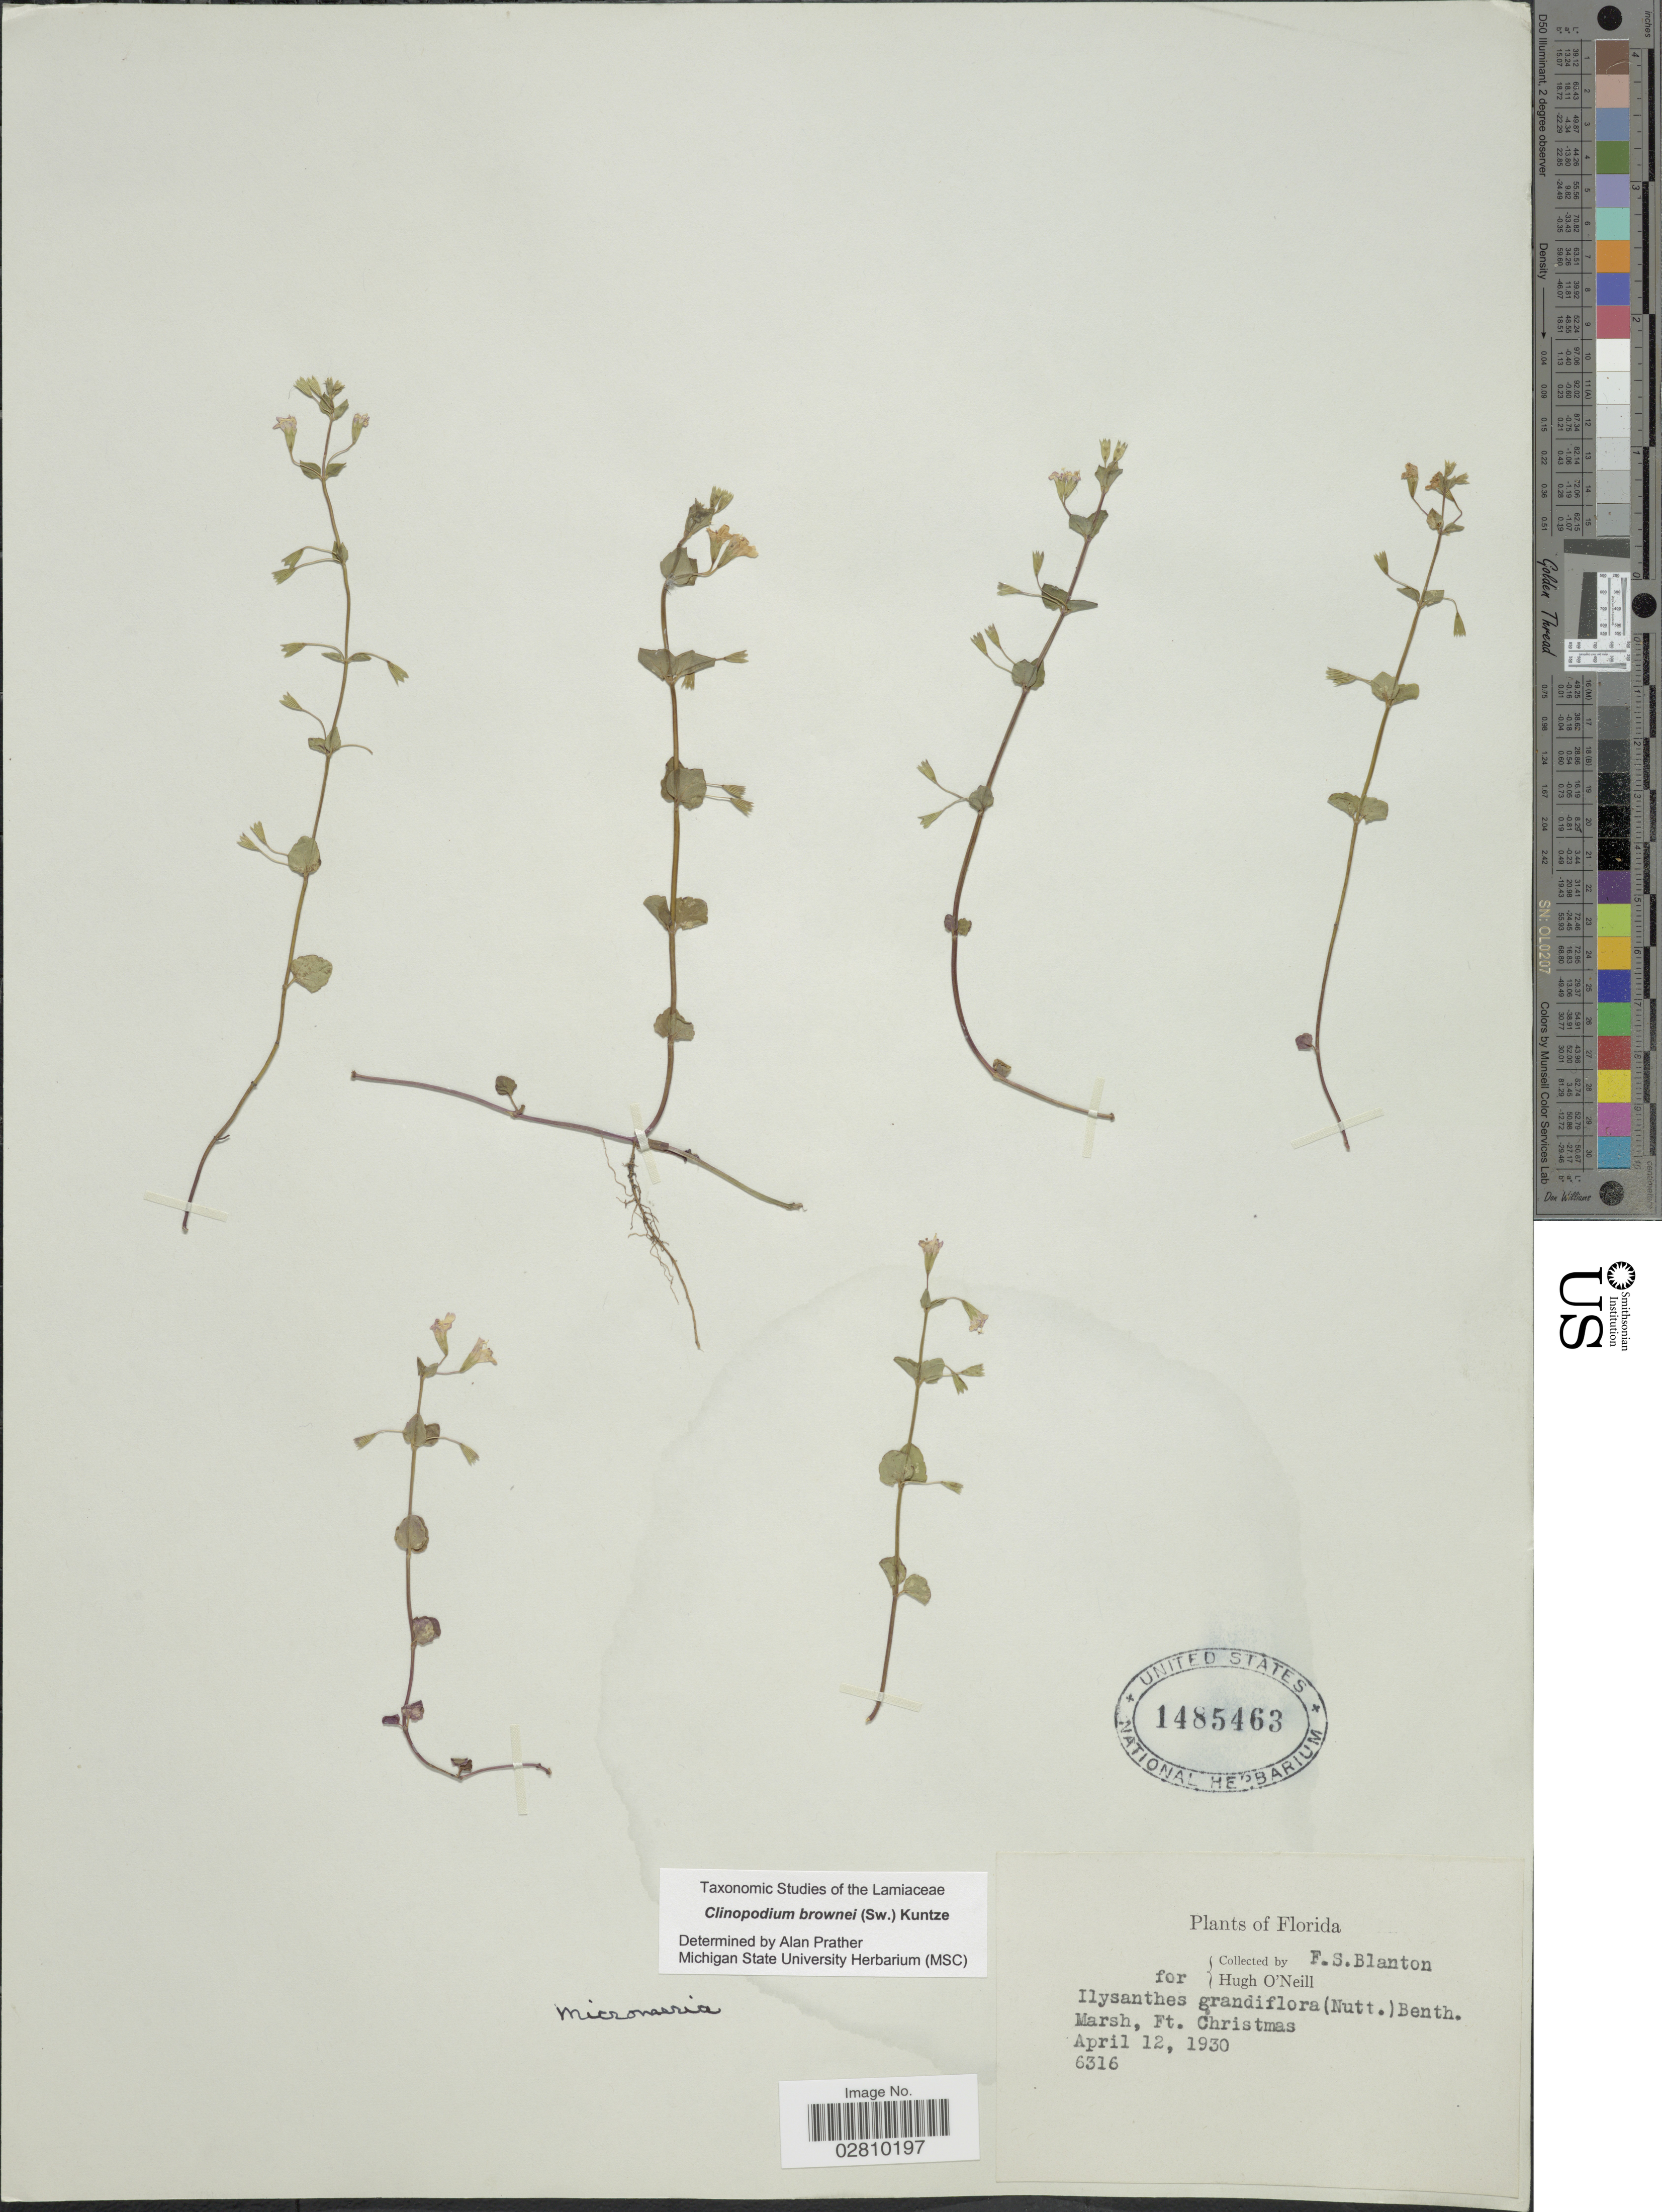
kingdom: Plantae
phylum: Tracheophyta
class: Magnoliopsida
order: Lamiales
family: Lamiaceae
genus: Clinopodium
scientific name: Clinopodium brownei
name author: (Sw.) Kuntze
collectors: F. S. Blanton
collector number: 6316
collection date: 1930-04-12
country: United States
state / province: Florida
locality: Ft. Christmas.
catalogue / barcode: US 1485463